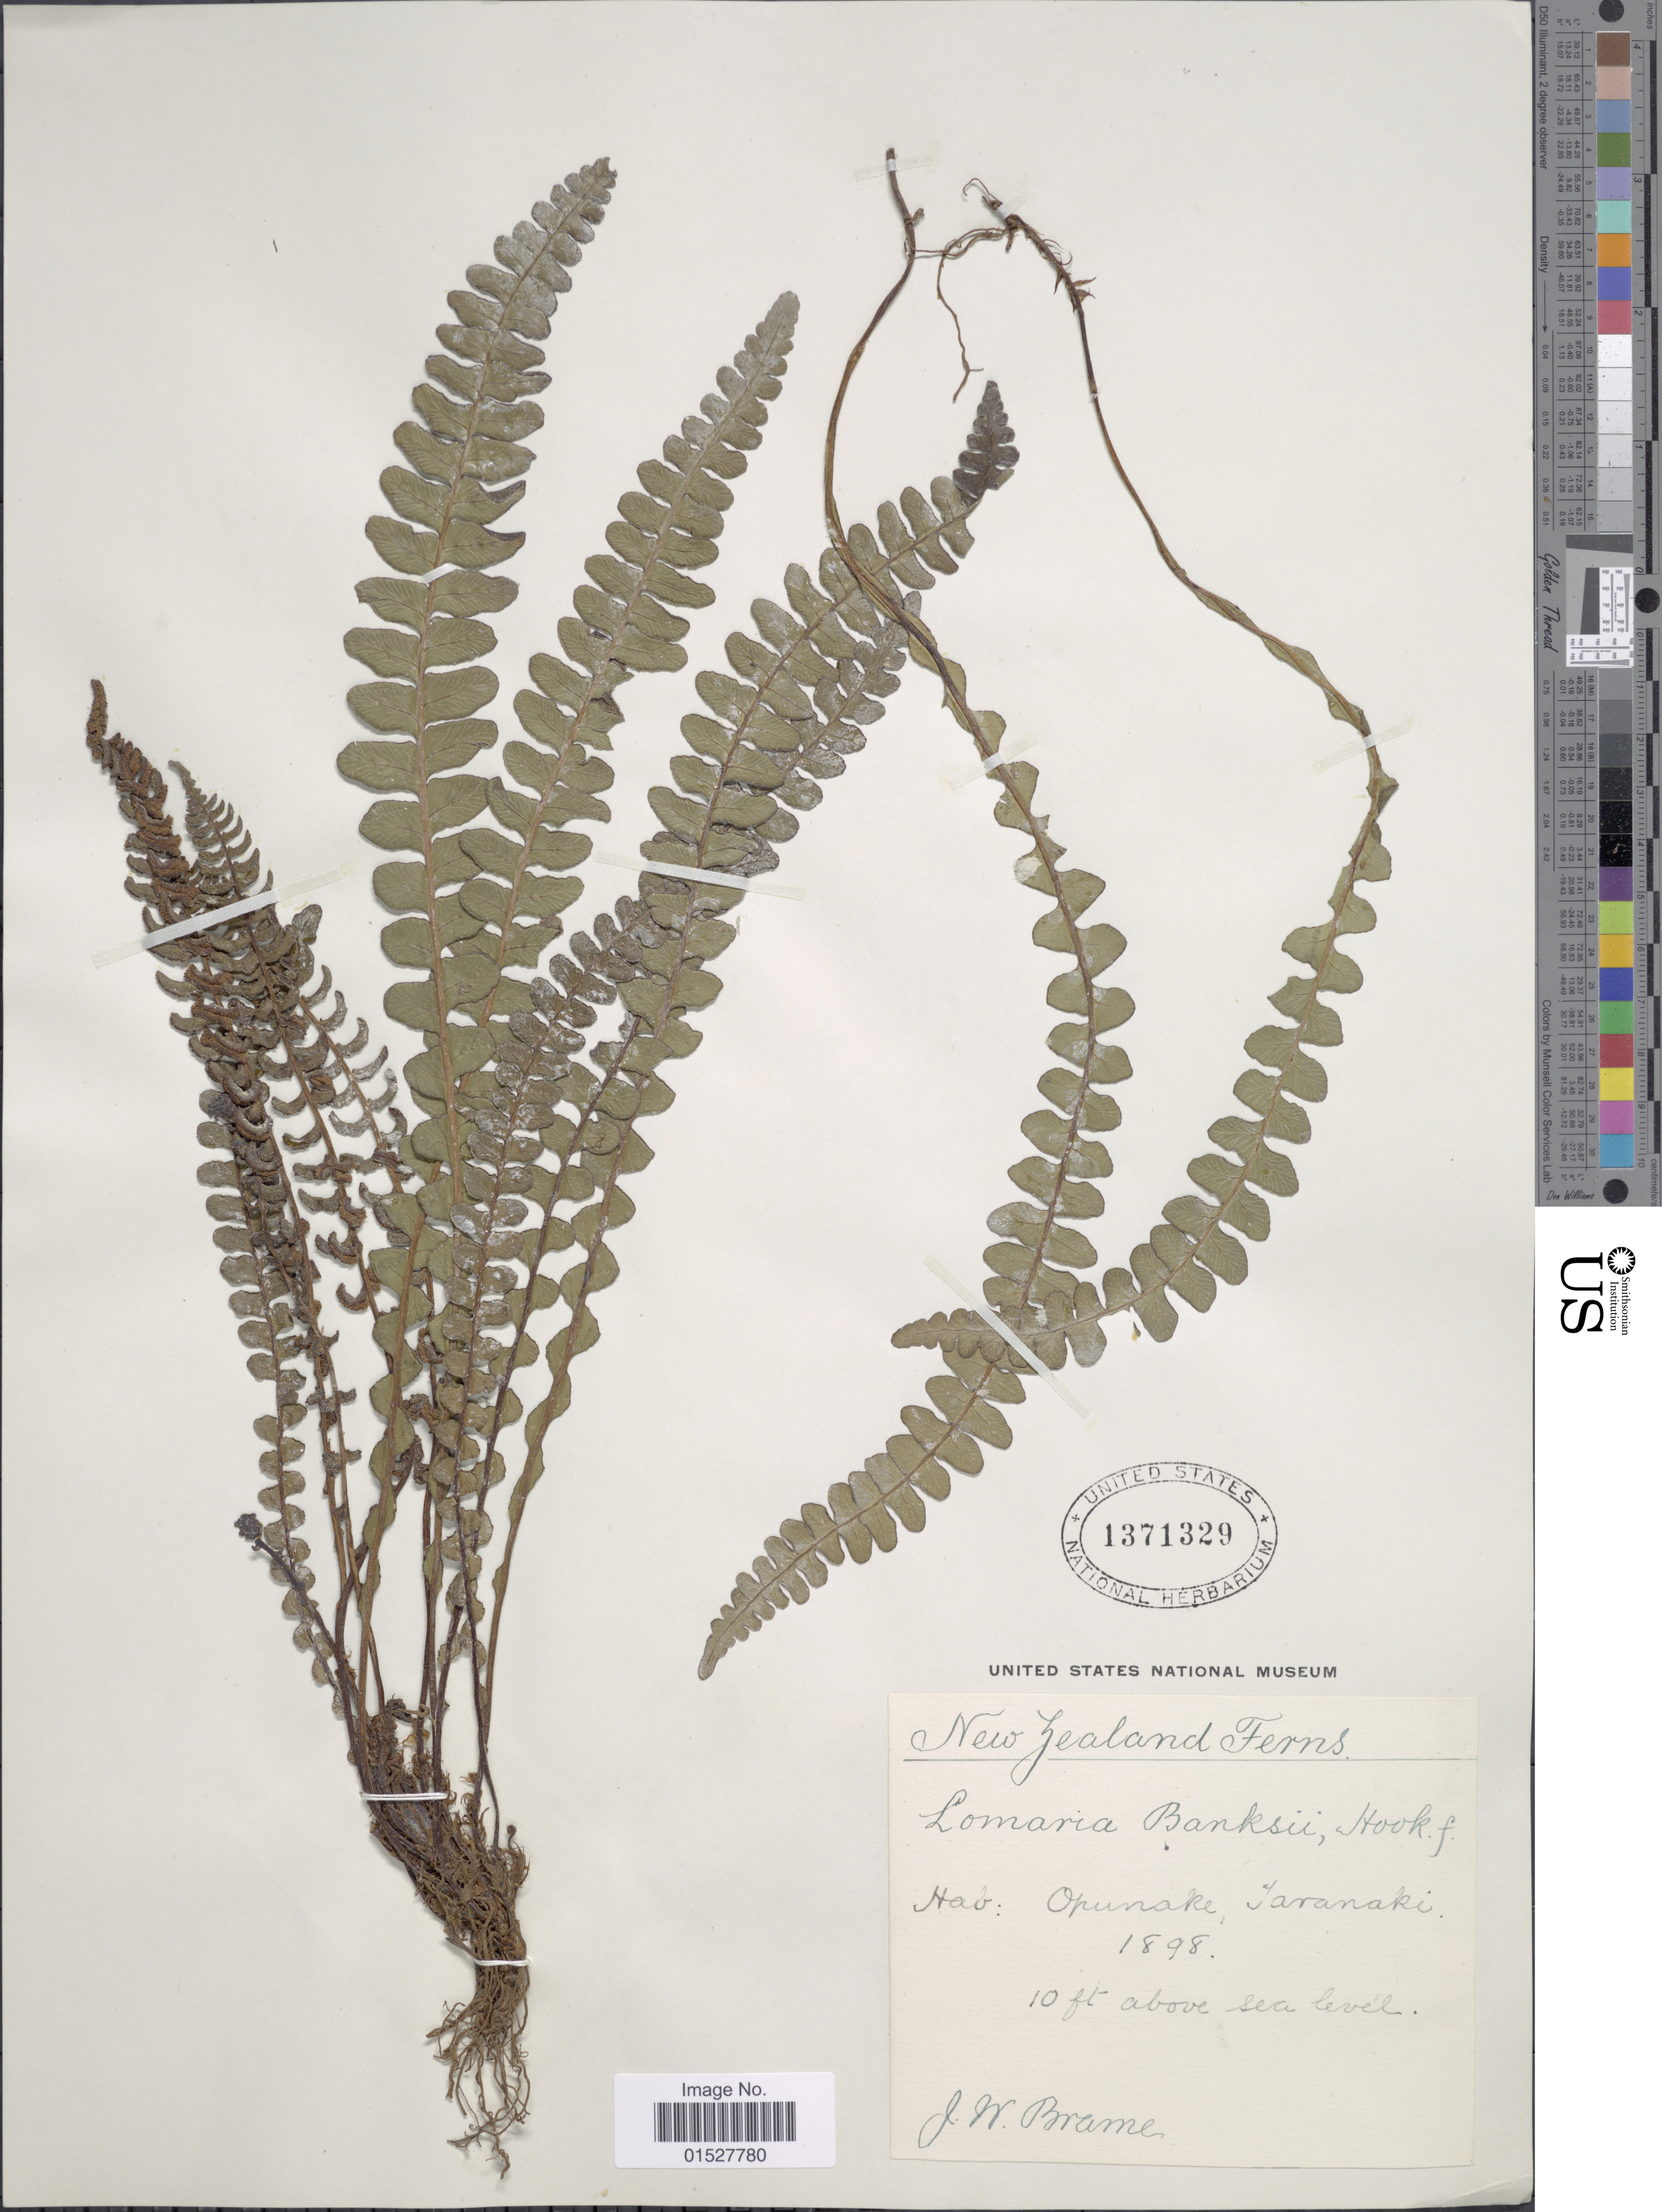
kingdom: Plantae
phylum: Tracheophyta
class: Polypodiopsida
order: Polypodiales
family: Blechnaceae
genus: Blechnum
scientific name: Blechnum blechnoides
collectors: J. Brame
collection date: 1898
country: New Zealand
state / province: Taranaki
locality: Opunake.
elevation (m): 3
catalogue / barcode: US 1371329